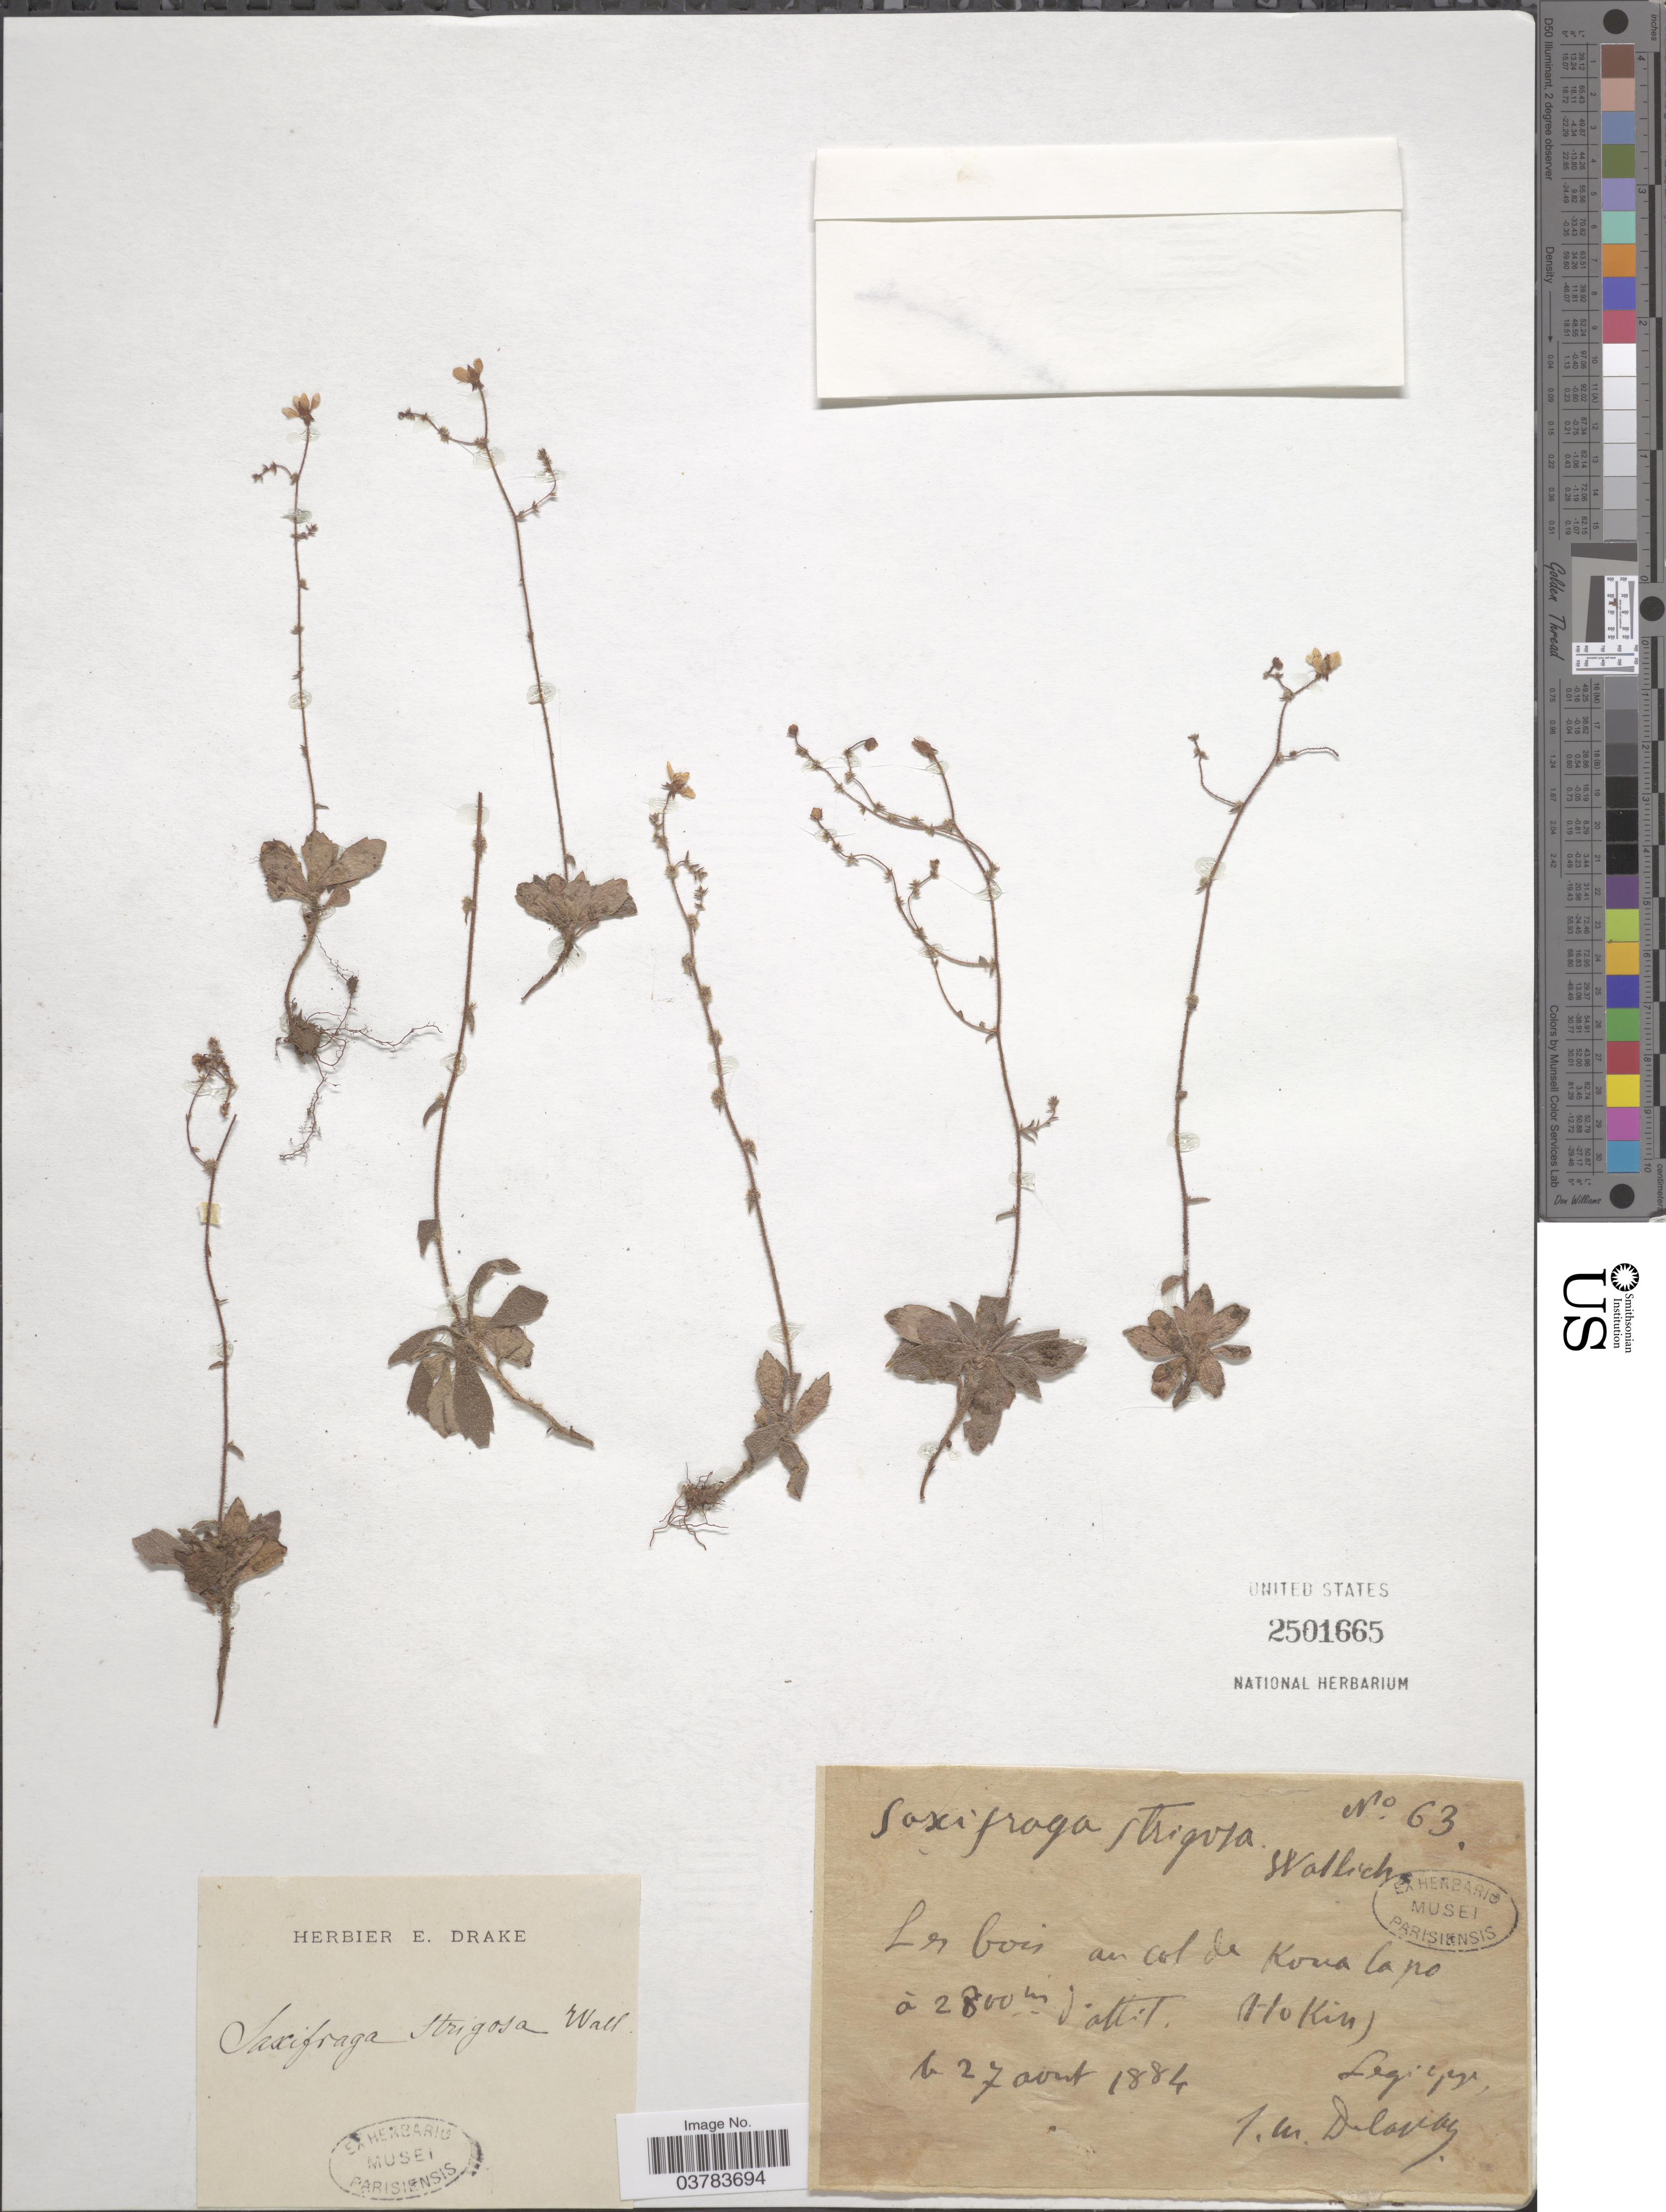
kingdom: Plantae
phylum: Tracheophyta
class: Magnoliopsida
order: Saxifragales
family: Saxifragaceae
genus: Saxifraga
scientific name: Saxifraga strigosa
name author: Wall. ex Ser.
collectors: Delavay, --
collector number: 63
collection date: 1884-08-27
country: China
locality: Les bois au col de Kona [interpreted] la po. (Hokin) [interpreted].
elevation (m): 2800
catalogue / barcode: US 2501665